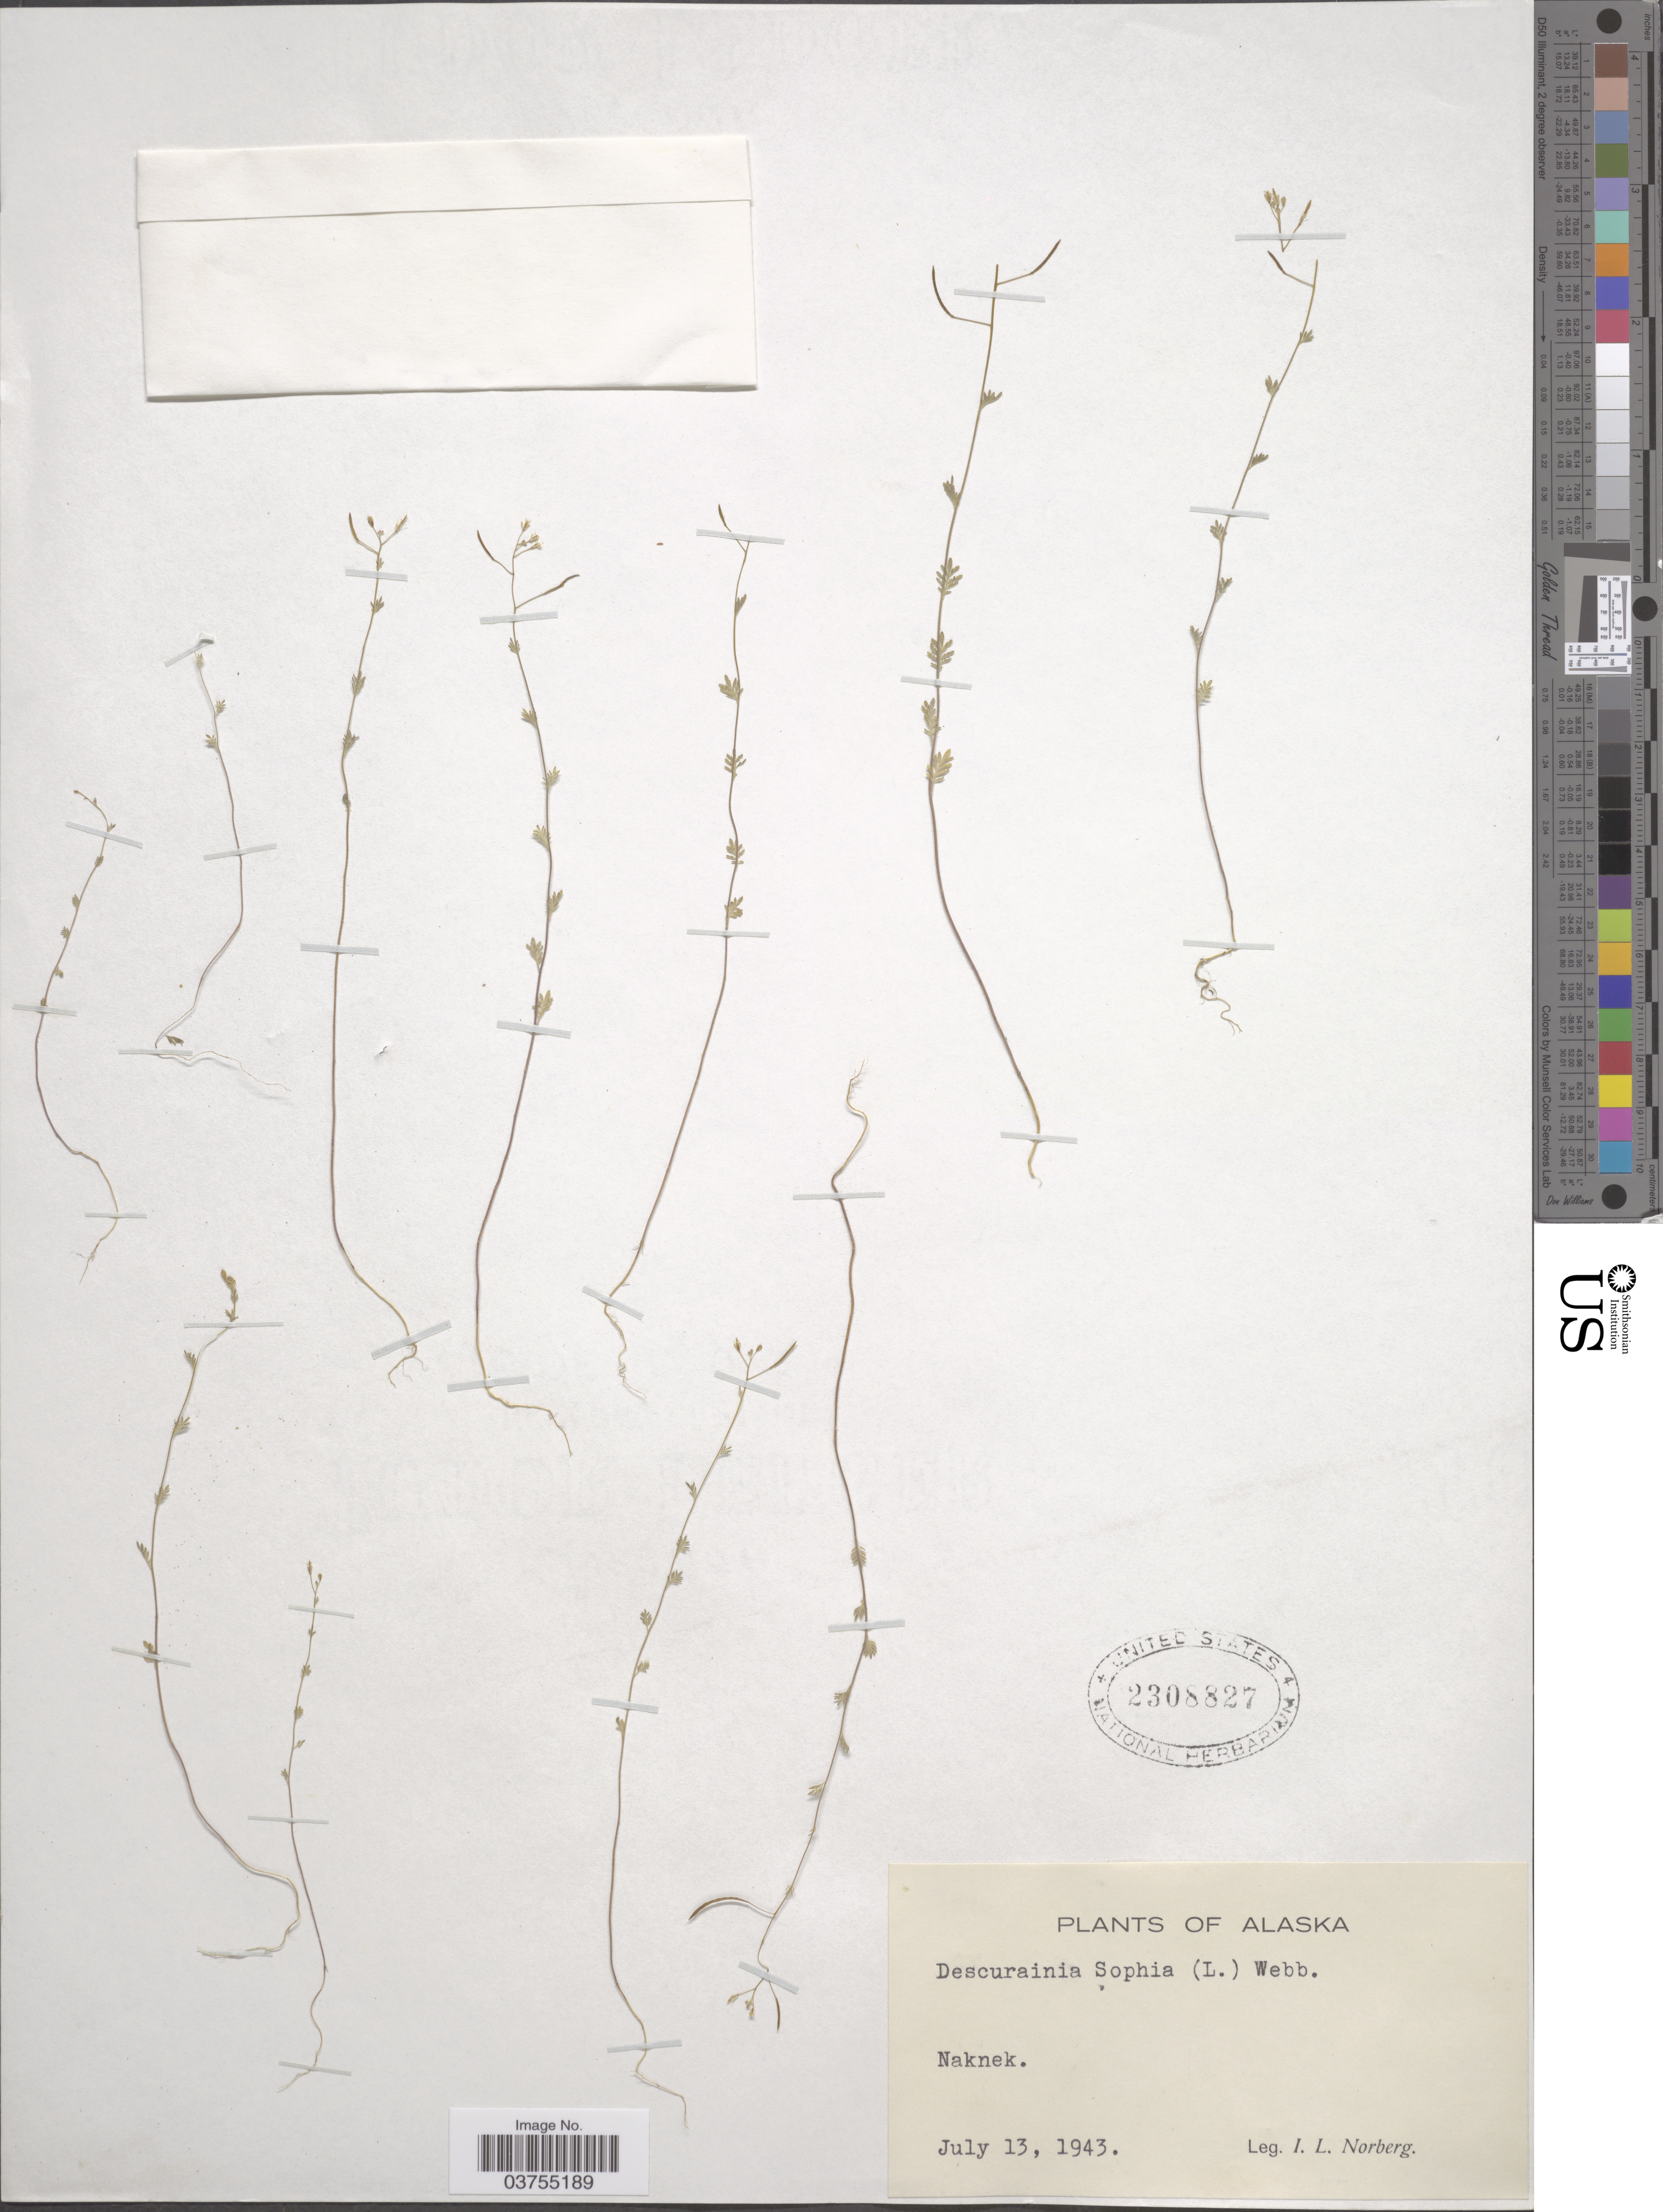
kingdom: Plantae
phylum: Tracheophyta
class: Magnoliopsida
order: Brassicales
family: Brassicaceae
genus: Descurainia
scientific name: Descurainia sophia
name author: (L.) Webb ex Prantl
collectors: I. Norberg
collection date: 1943-07-13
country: United States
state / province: Alaska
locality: Naknek.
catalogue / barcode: US 2308827